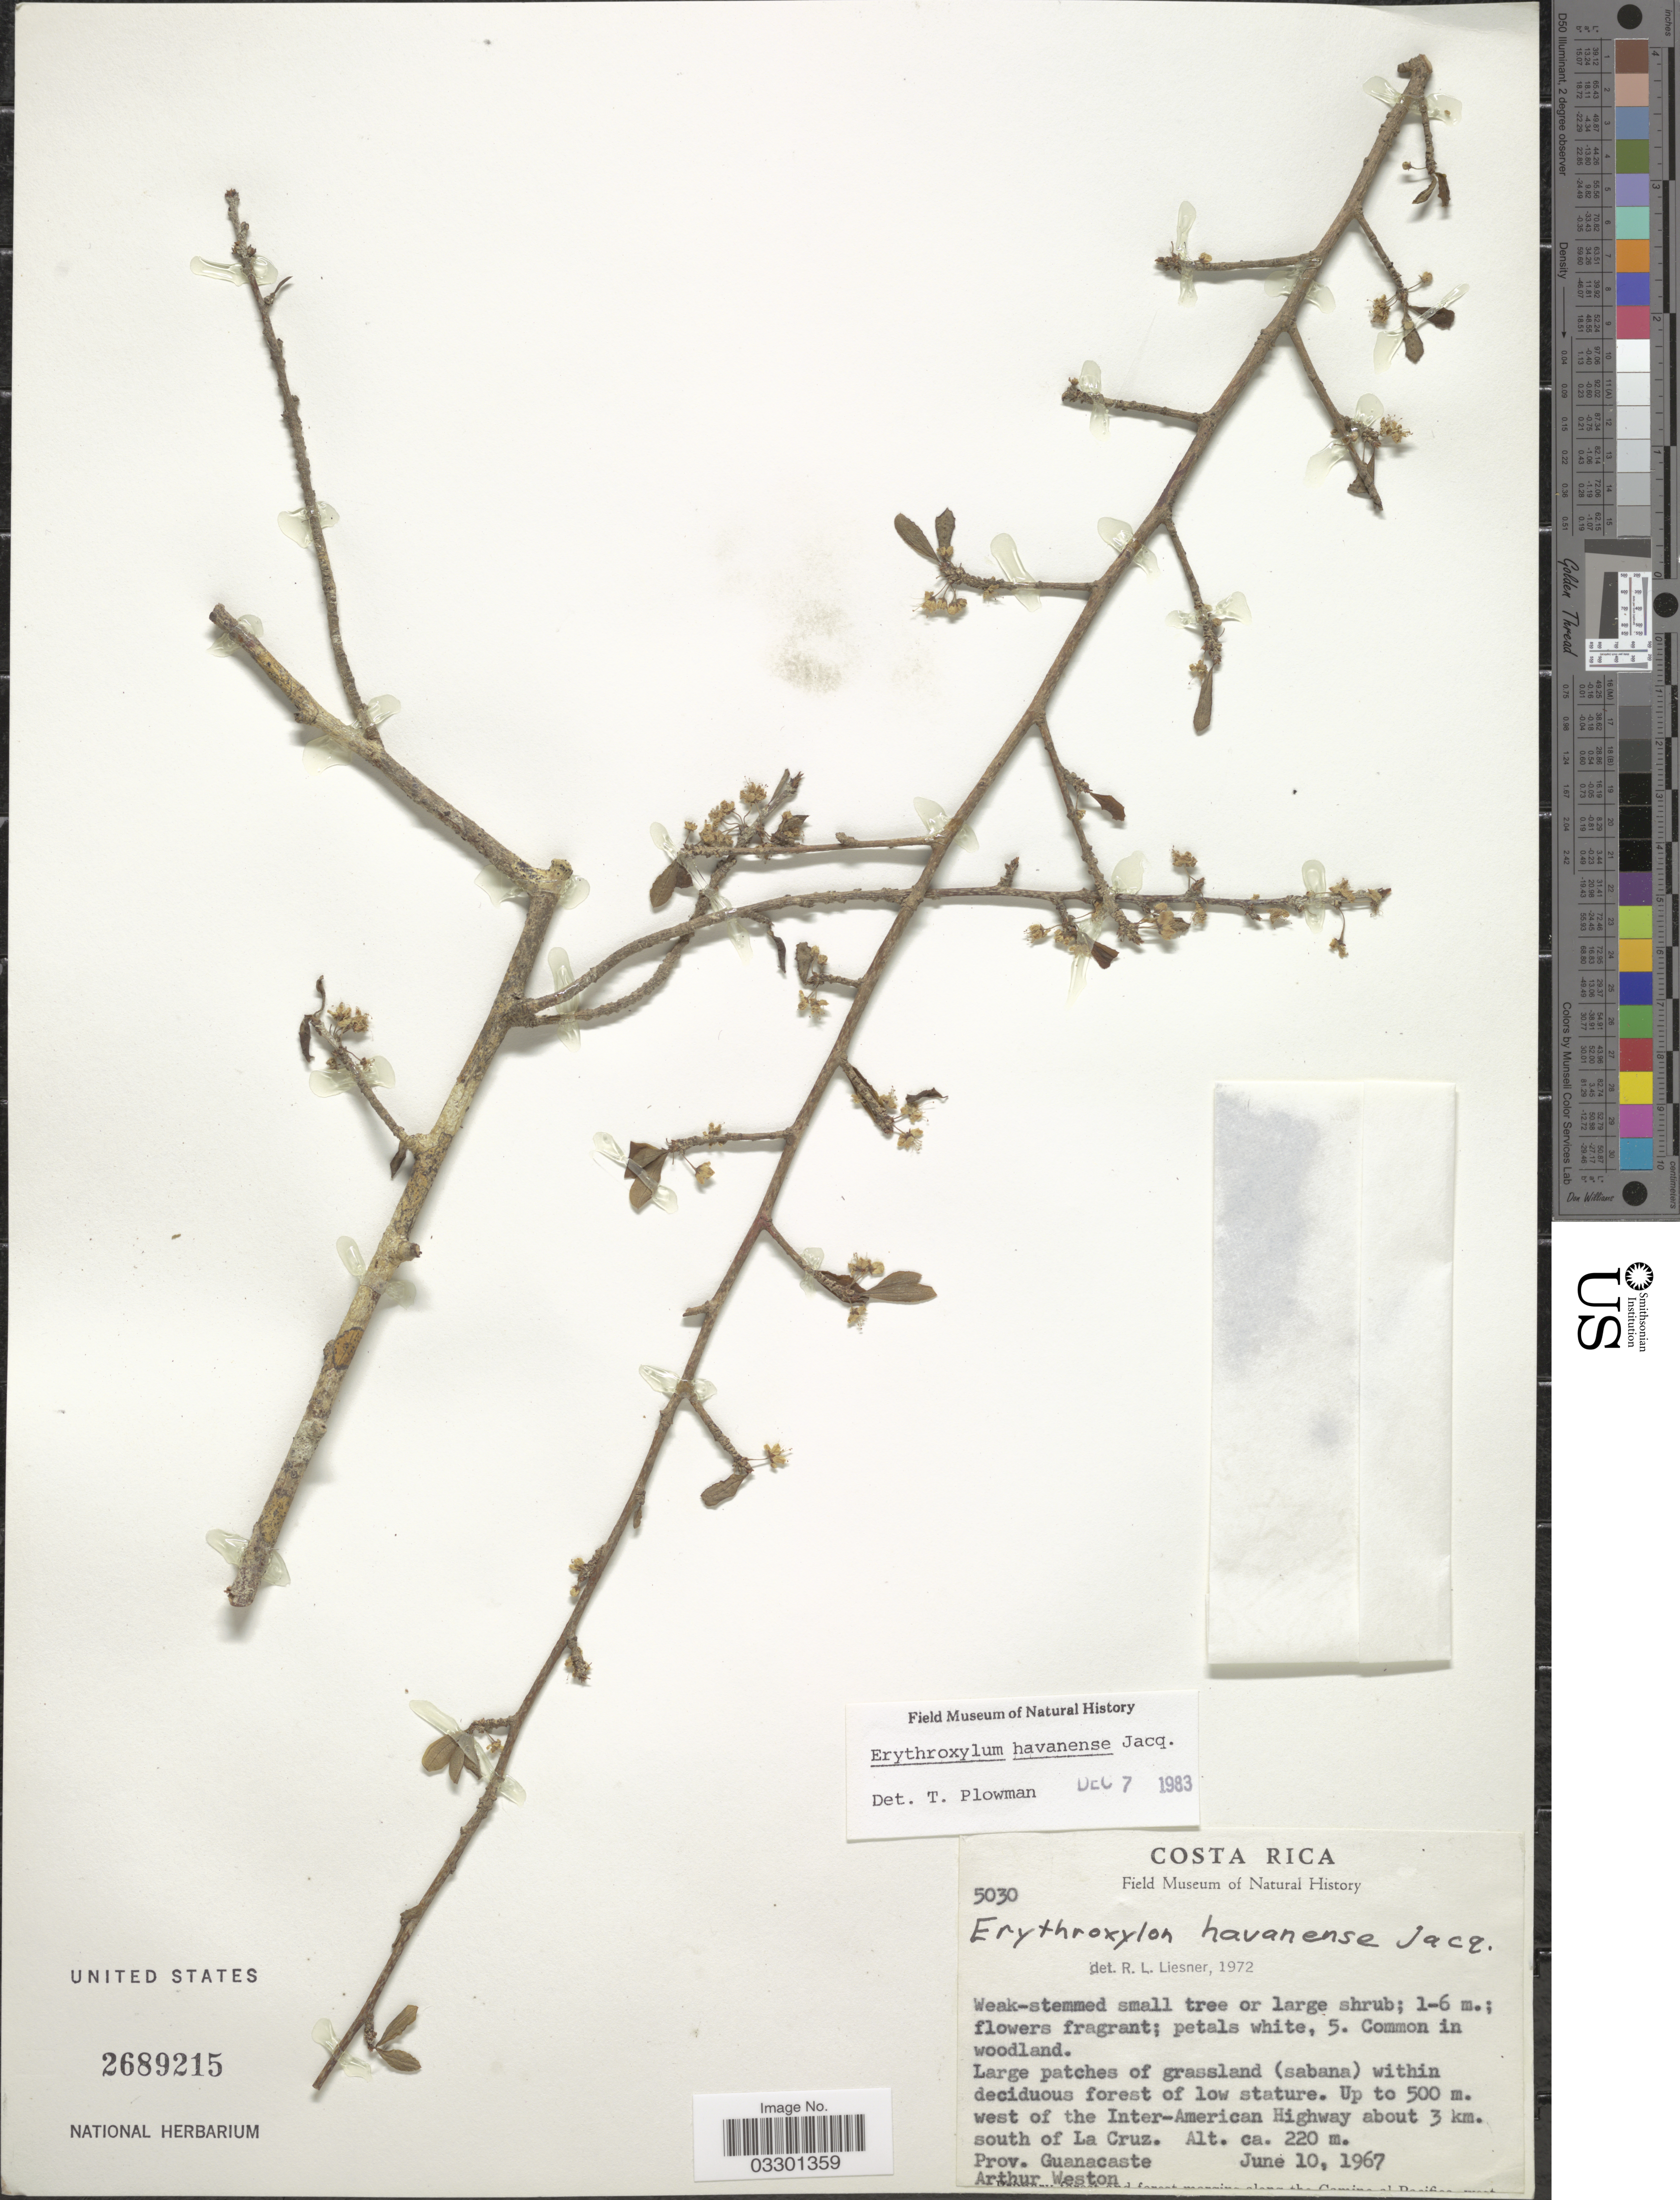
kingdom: Plantae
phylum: Tracheophyta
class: Magnoliopsida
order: Malpighiales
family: Erythroxylaceae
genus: Erythroxylum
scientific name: Erythroxylum havanense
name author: Jacq.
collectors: A. Weston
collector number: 5030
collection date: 1967-06-10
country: Costa Rica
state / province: Guanacaste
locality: Up to 500 m. west of the Inter-American Highway about 3 km. south of La Cruz.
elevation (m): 220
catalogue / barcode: US 2689215